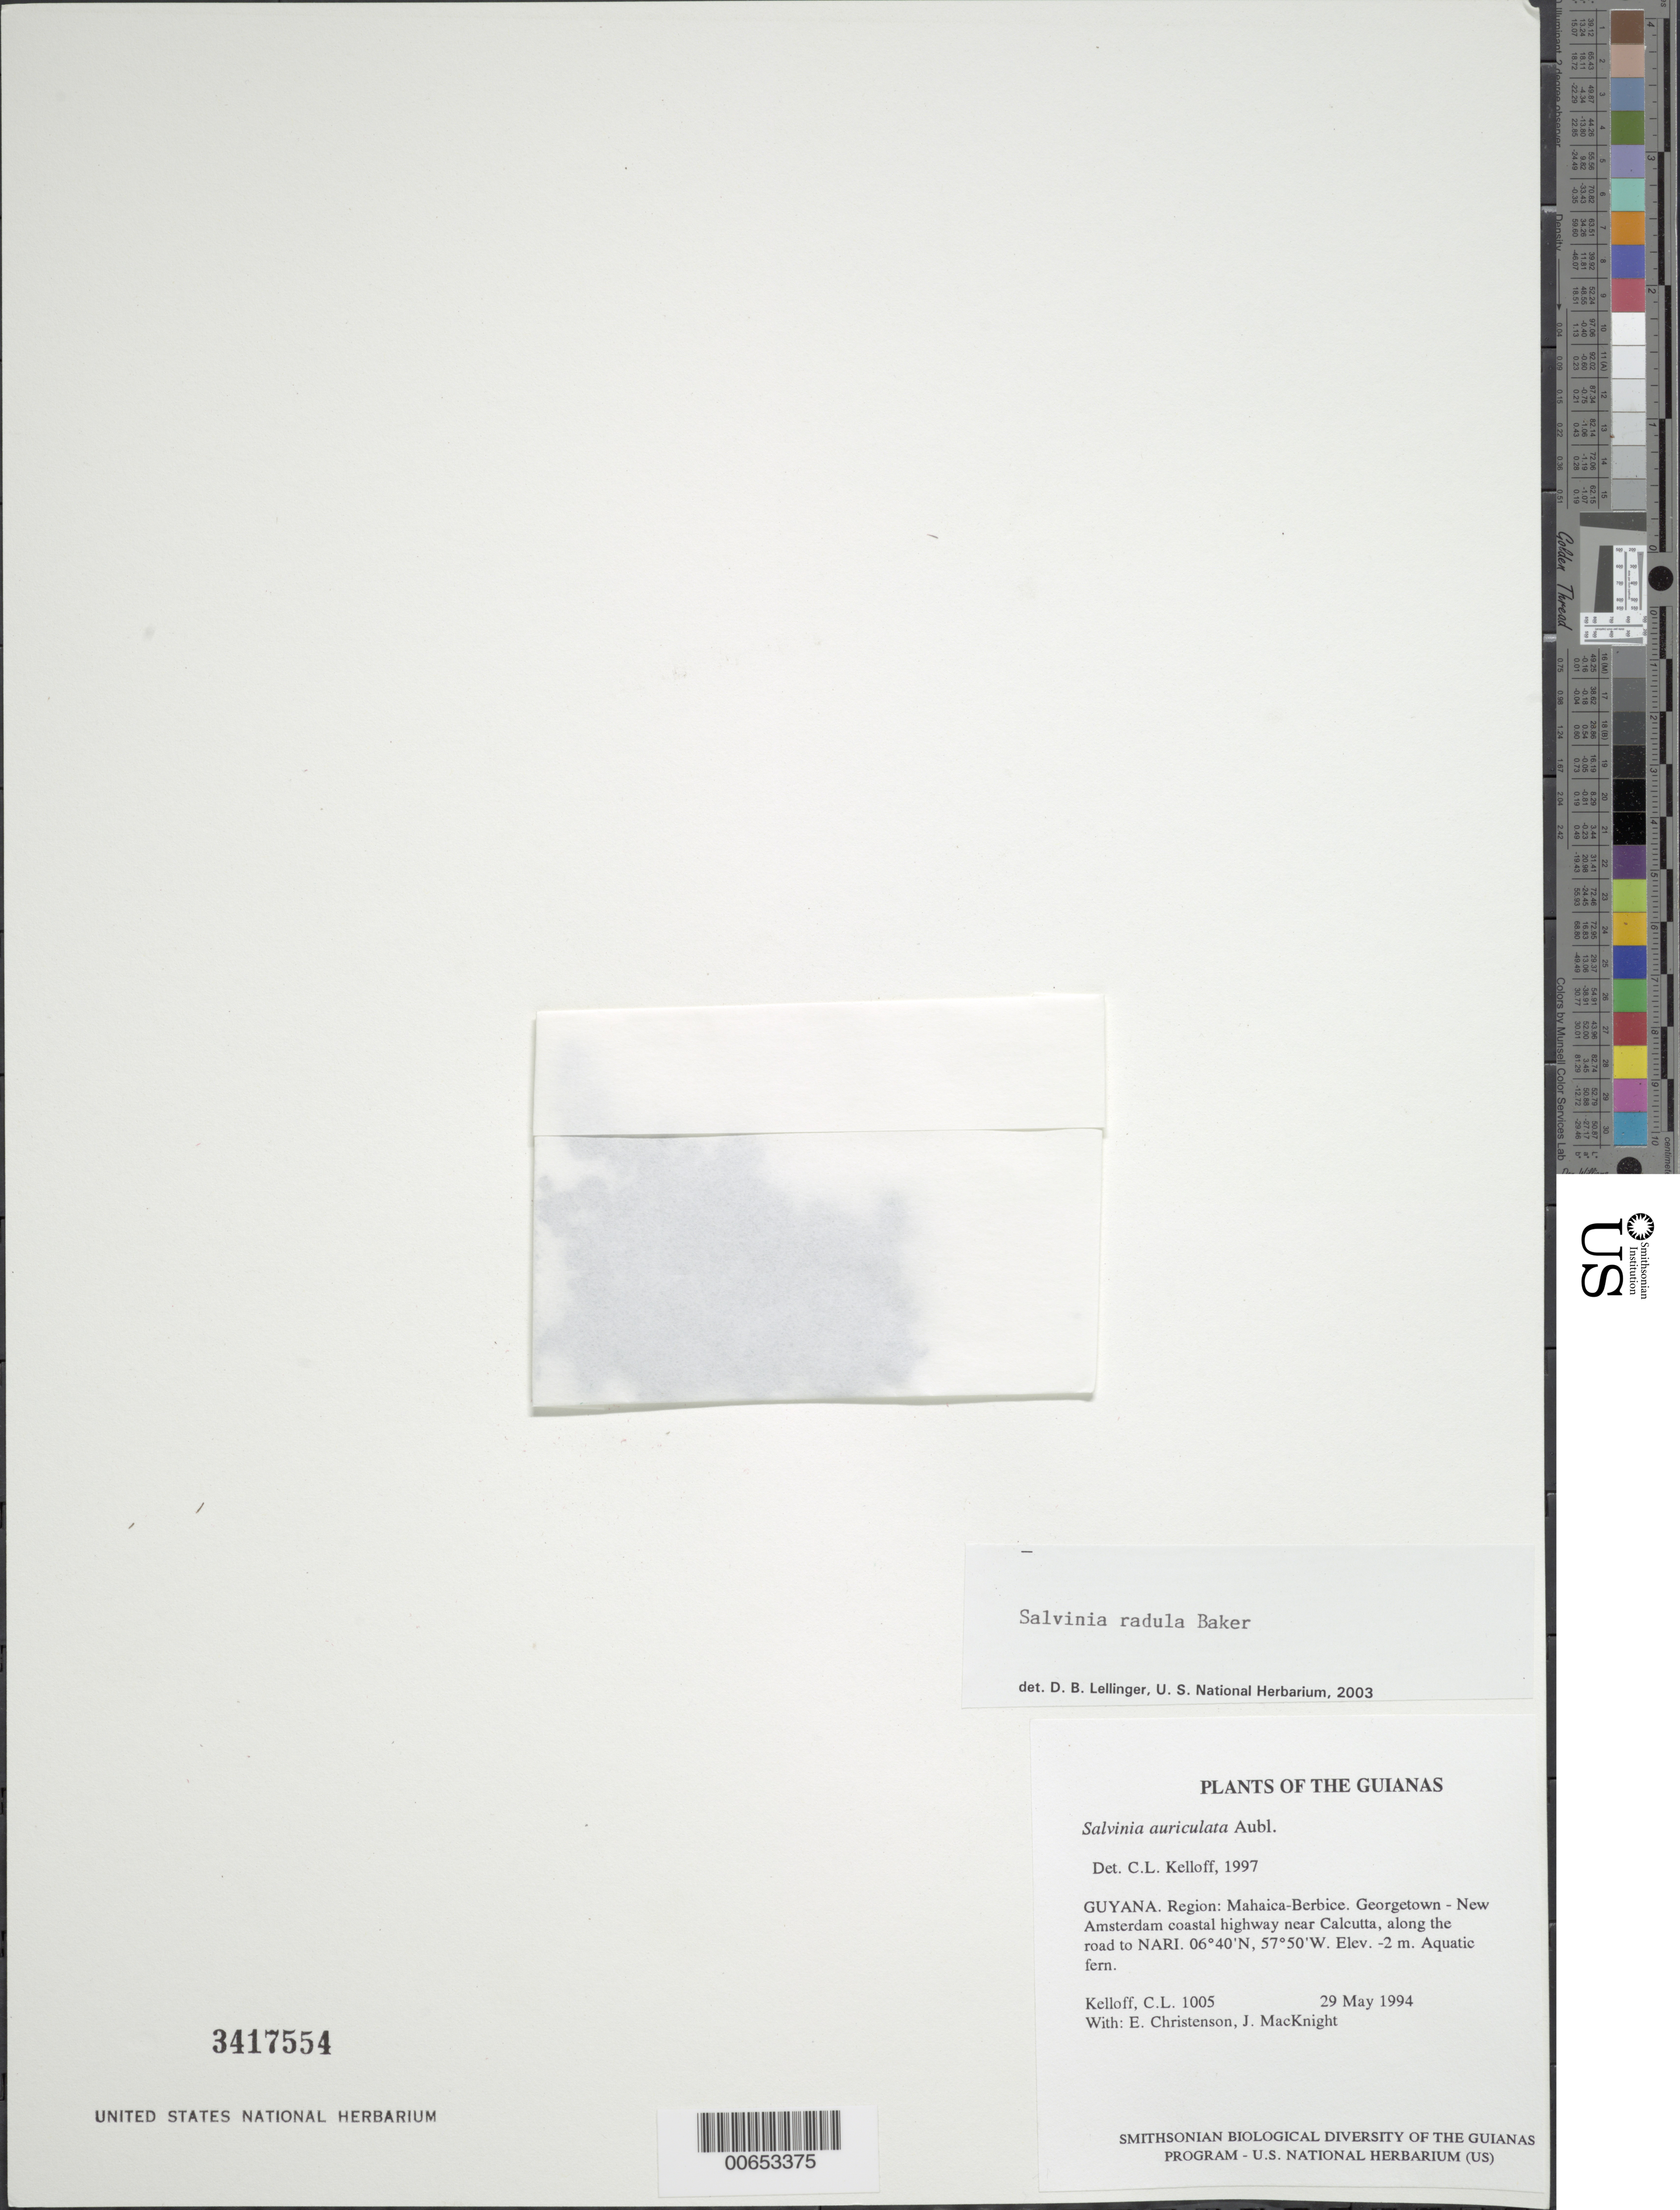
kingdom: Plantae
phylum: Tracheophyta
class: Polypodiopsida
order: Salviniales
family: Salviniaceae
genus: Salvinia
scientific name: Salvinia radula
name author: Baker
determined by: Lellinger, David B., (BOT), Smithsonian Institution - National Museum of Natural History (UNITED STATES)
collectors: C. L. Kelloff, E. A. Christenson & J. MacKnight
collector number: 1005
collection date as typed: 29 May 1994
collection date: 1994-05-29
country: Guyana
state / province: Mahaica-Berbice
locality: Georgetown - New Amsterdam coastal highway near Calcutta, along the road to NARI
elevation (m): -2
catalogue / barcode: US 3417554